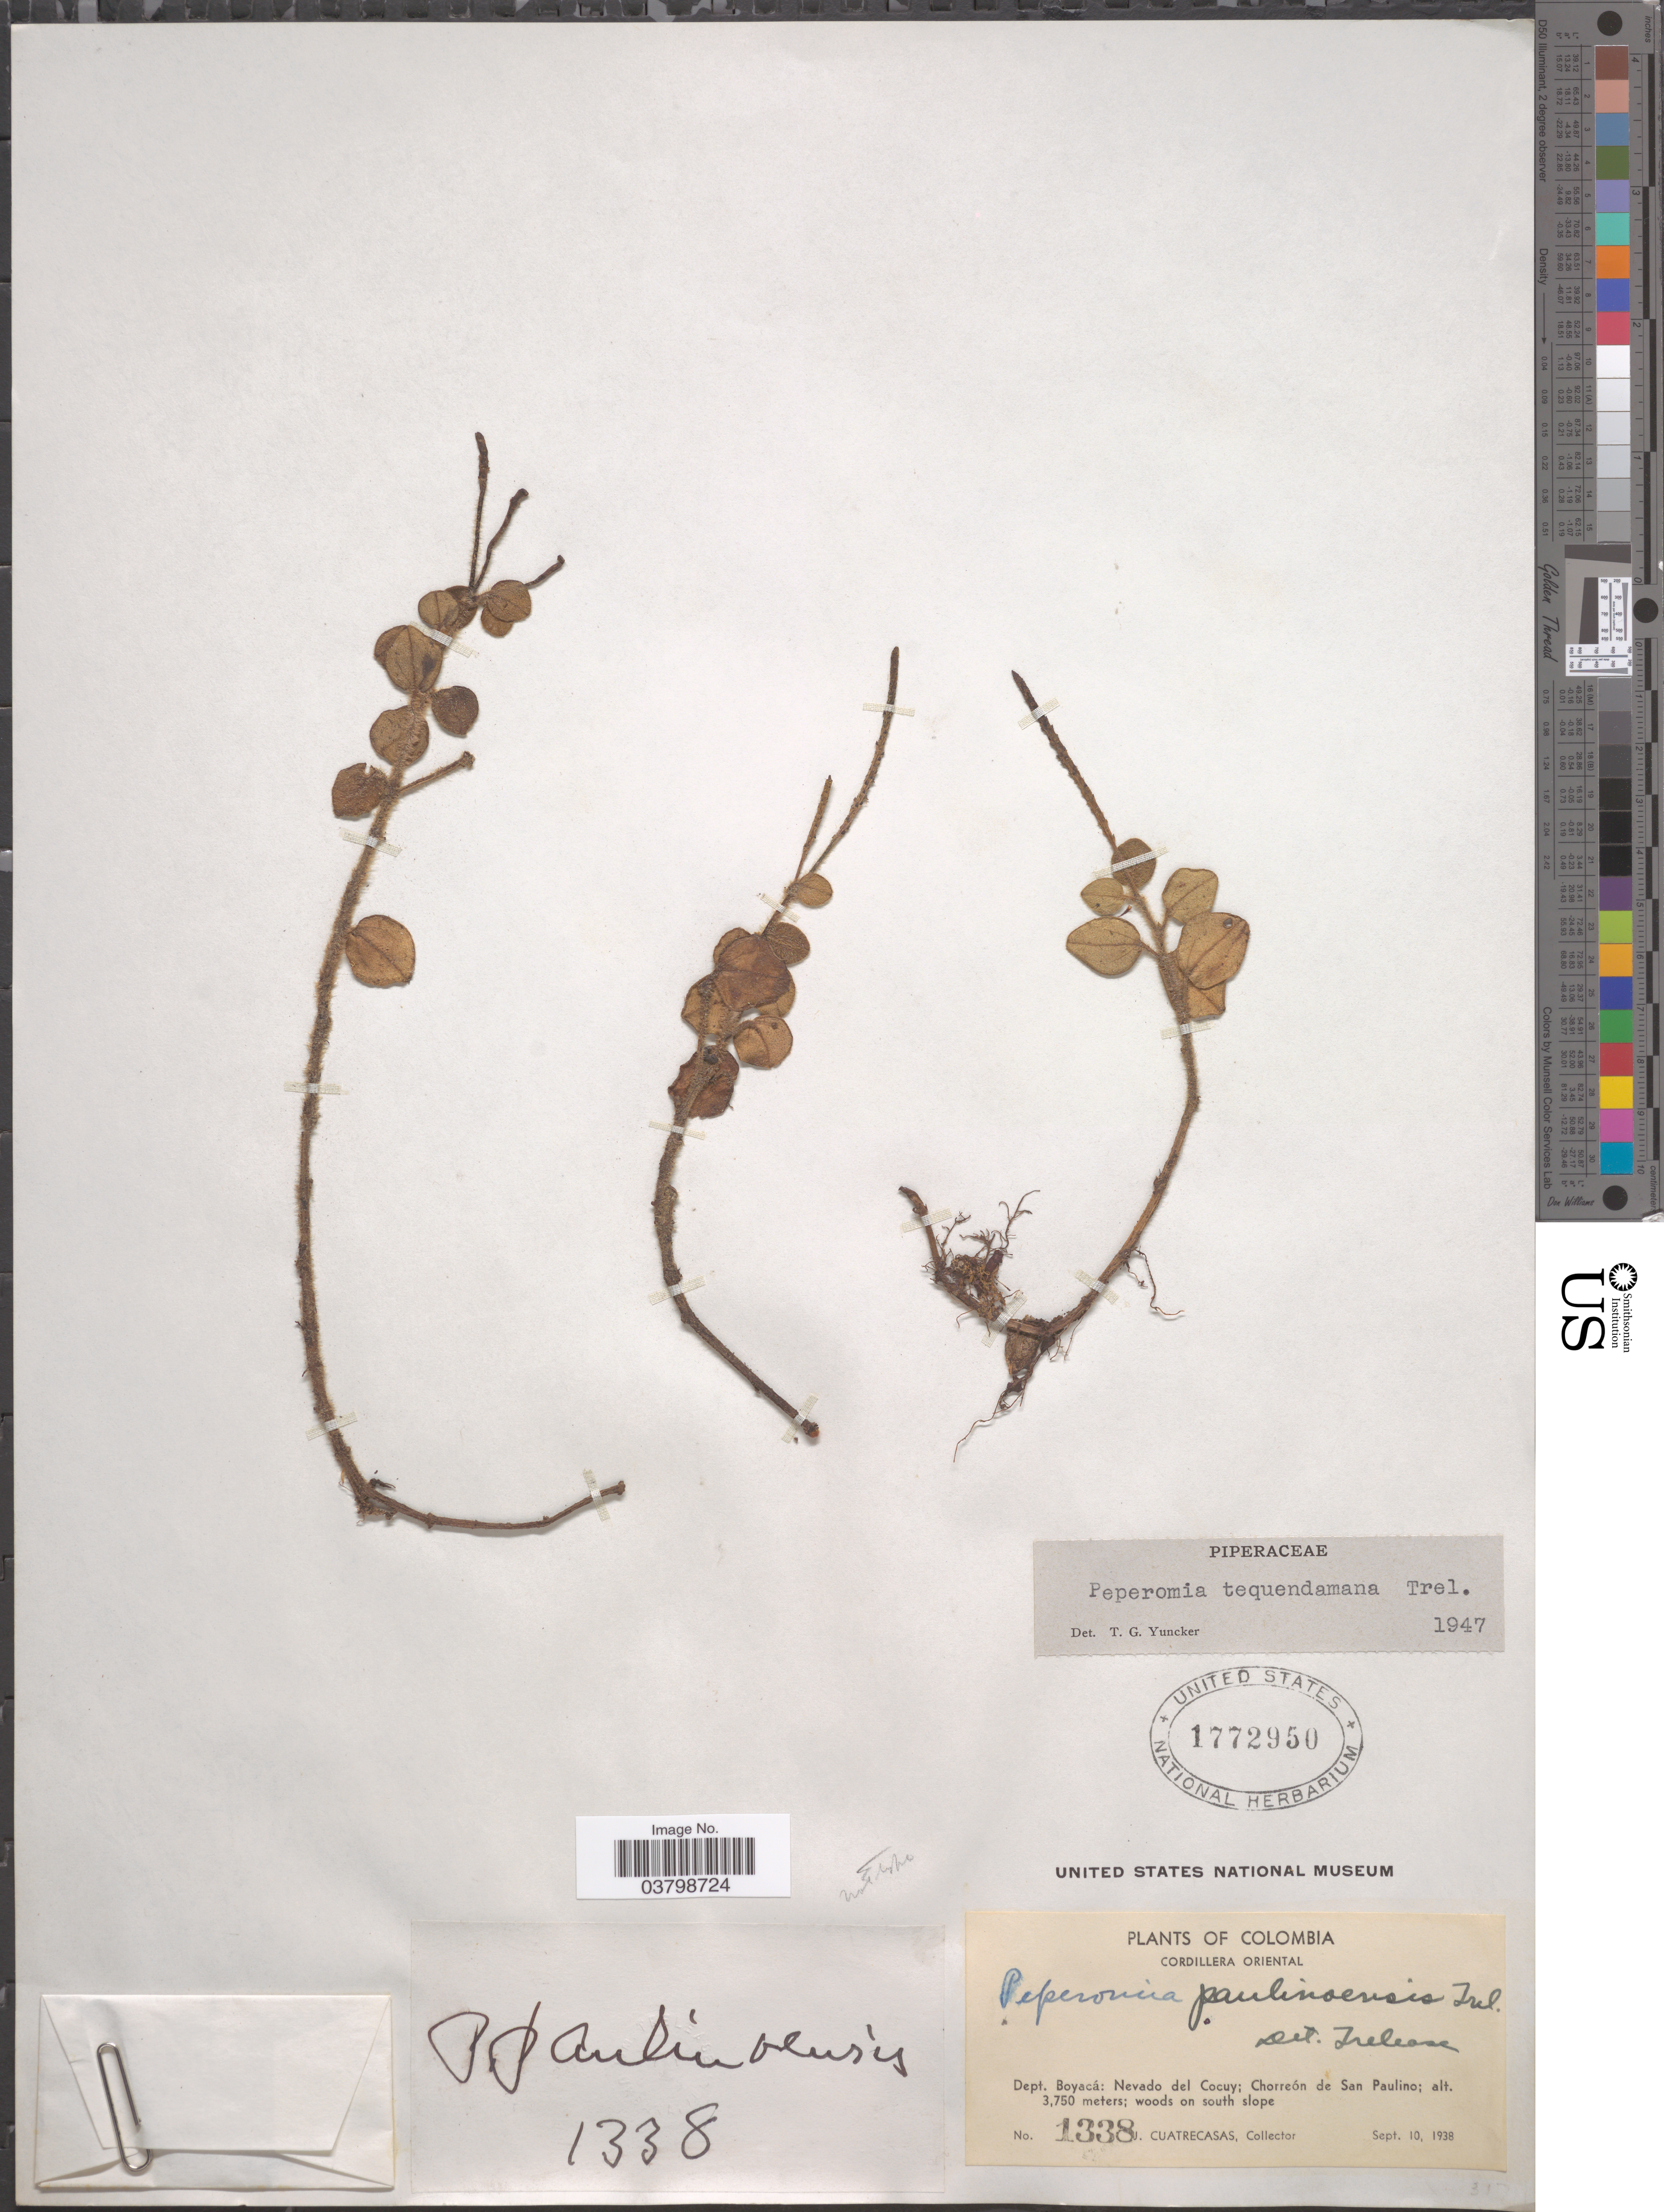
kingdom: Plantae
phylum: Tracheophyta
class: Magnoliopsida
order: Piperales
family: Piperaceae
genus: Peperomia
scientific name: Peperomia tequendamana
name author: Trel.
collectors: J. Cuatrecasas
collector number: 1338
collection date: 1938-09-10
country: Colombia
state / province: Boyacá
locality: Cordillera Oriental. Dept. Boyacá: Nevado del Cocuy; Chorreón de San Paulino; woods on south slope.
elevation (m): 3750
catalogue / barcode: US 1772950